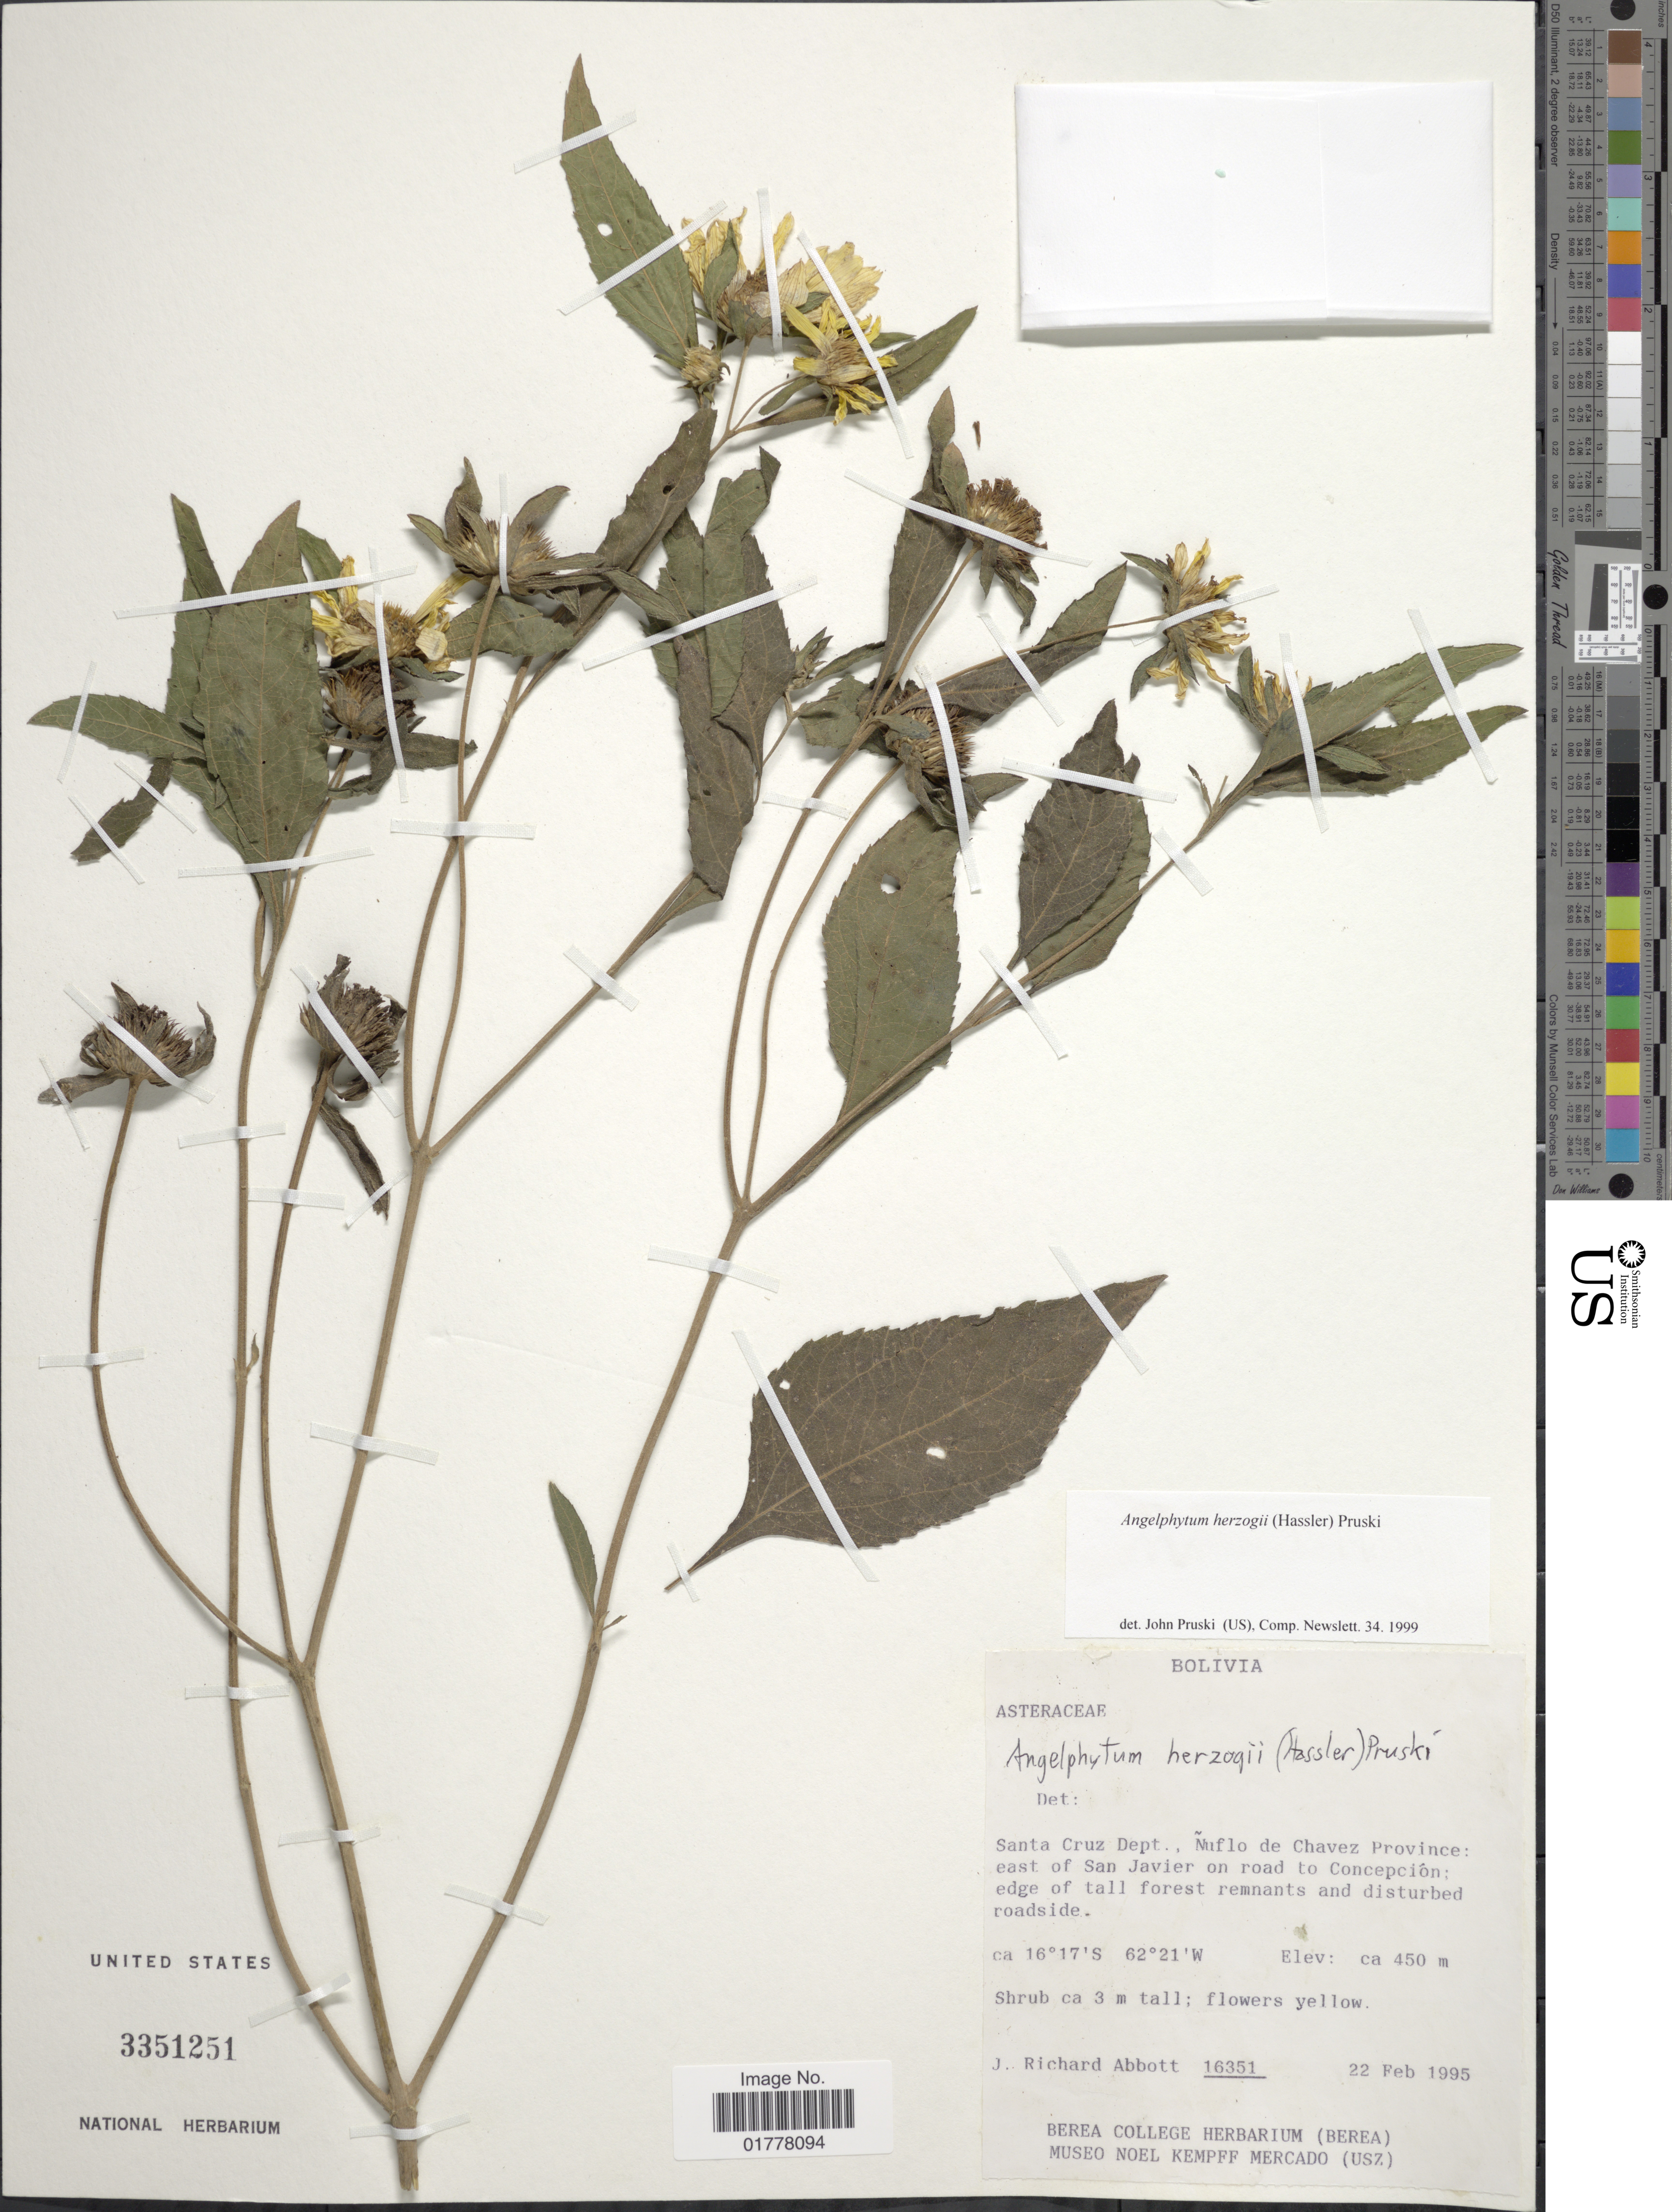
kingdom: Plantae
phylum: Tracheophyta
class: Magnoliopsida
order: Asterales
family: Asteraceae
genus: Angelphytum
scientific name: Angelphytum hertzogii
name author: (Hassl.) Pruski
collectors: J. R. Abbott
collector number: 16351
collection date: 1995-02-22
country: Bolivia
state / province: Santa Cruz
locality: Santa Cruz Dept., Nuflo de Chavez Province: east of San Javier on road to Concepción: edge of tall forest remnants and disturbed roadside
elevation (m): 450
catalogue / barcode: US 3351251